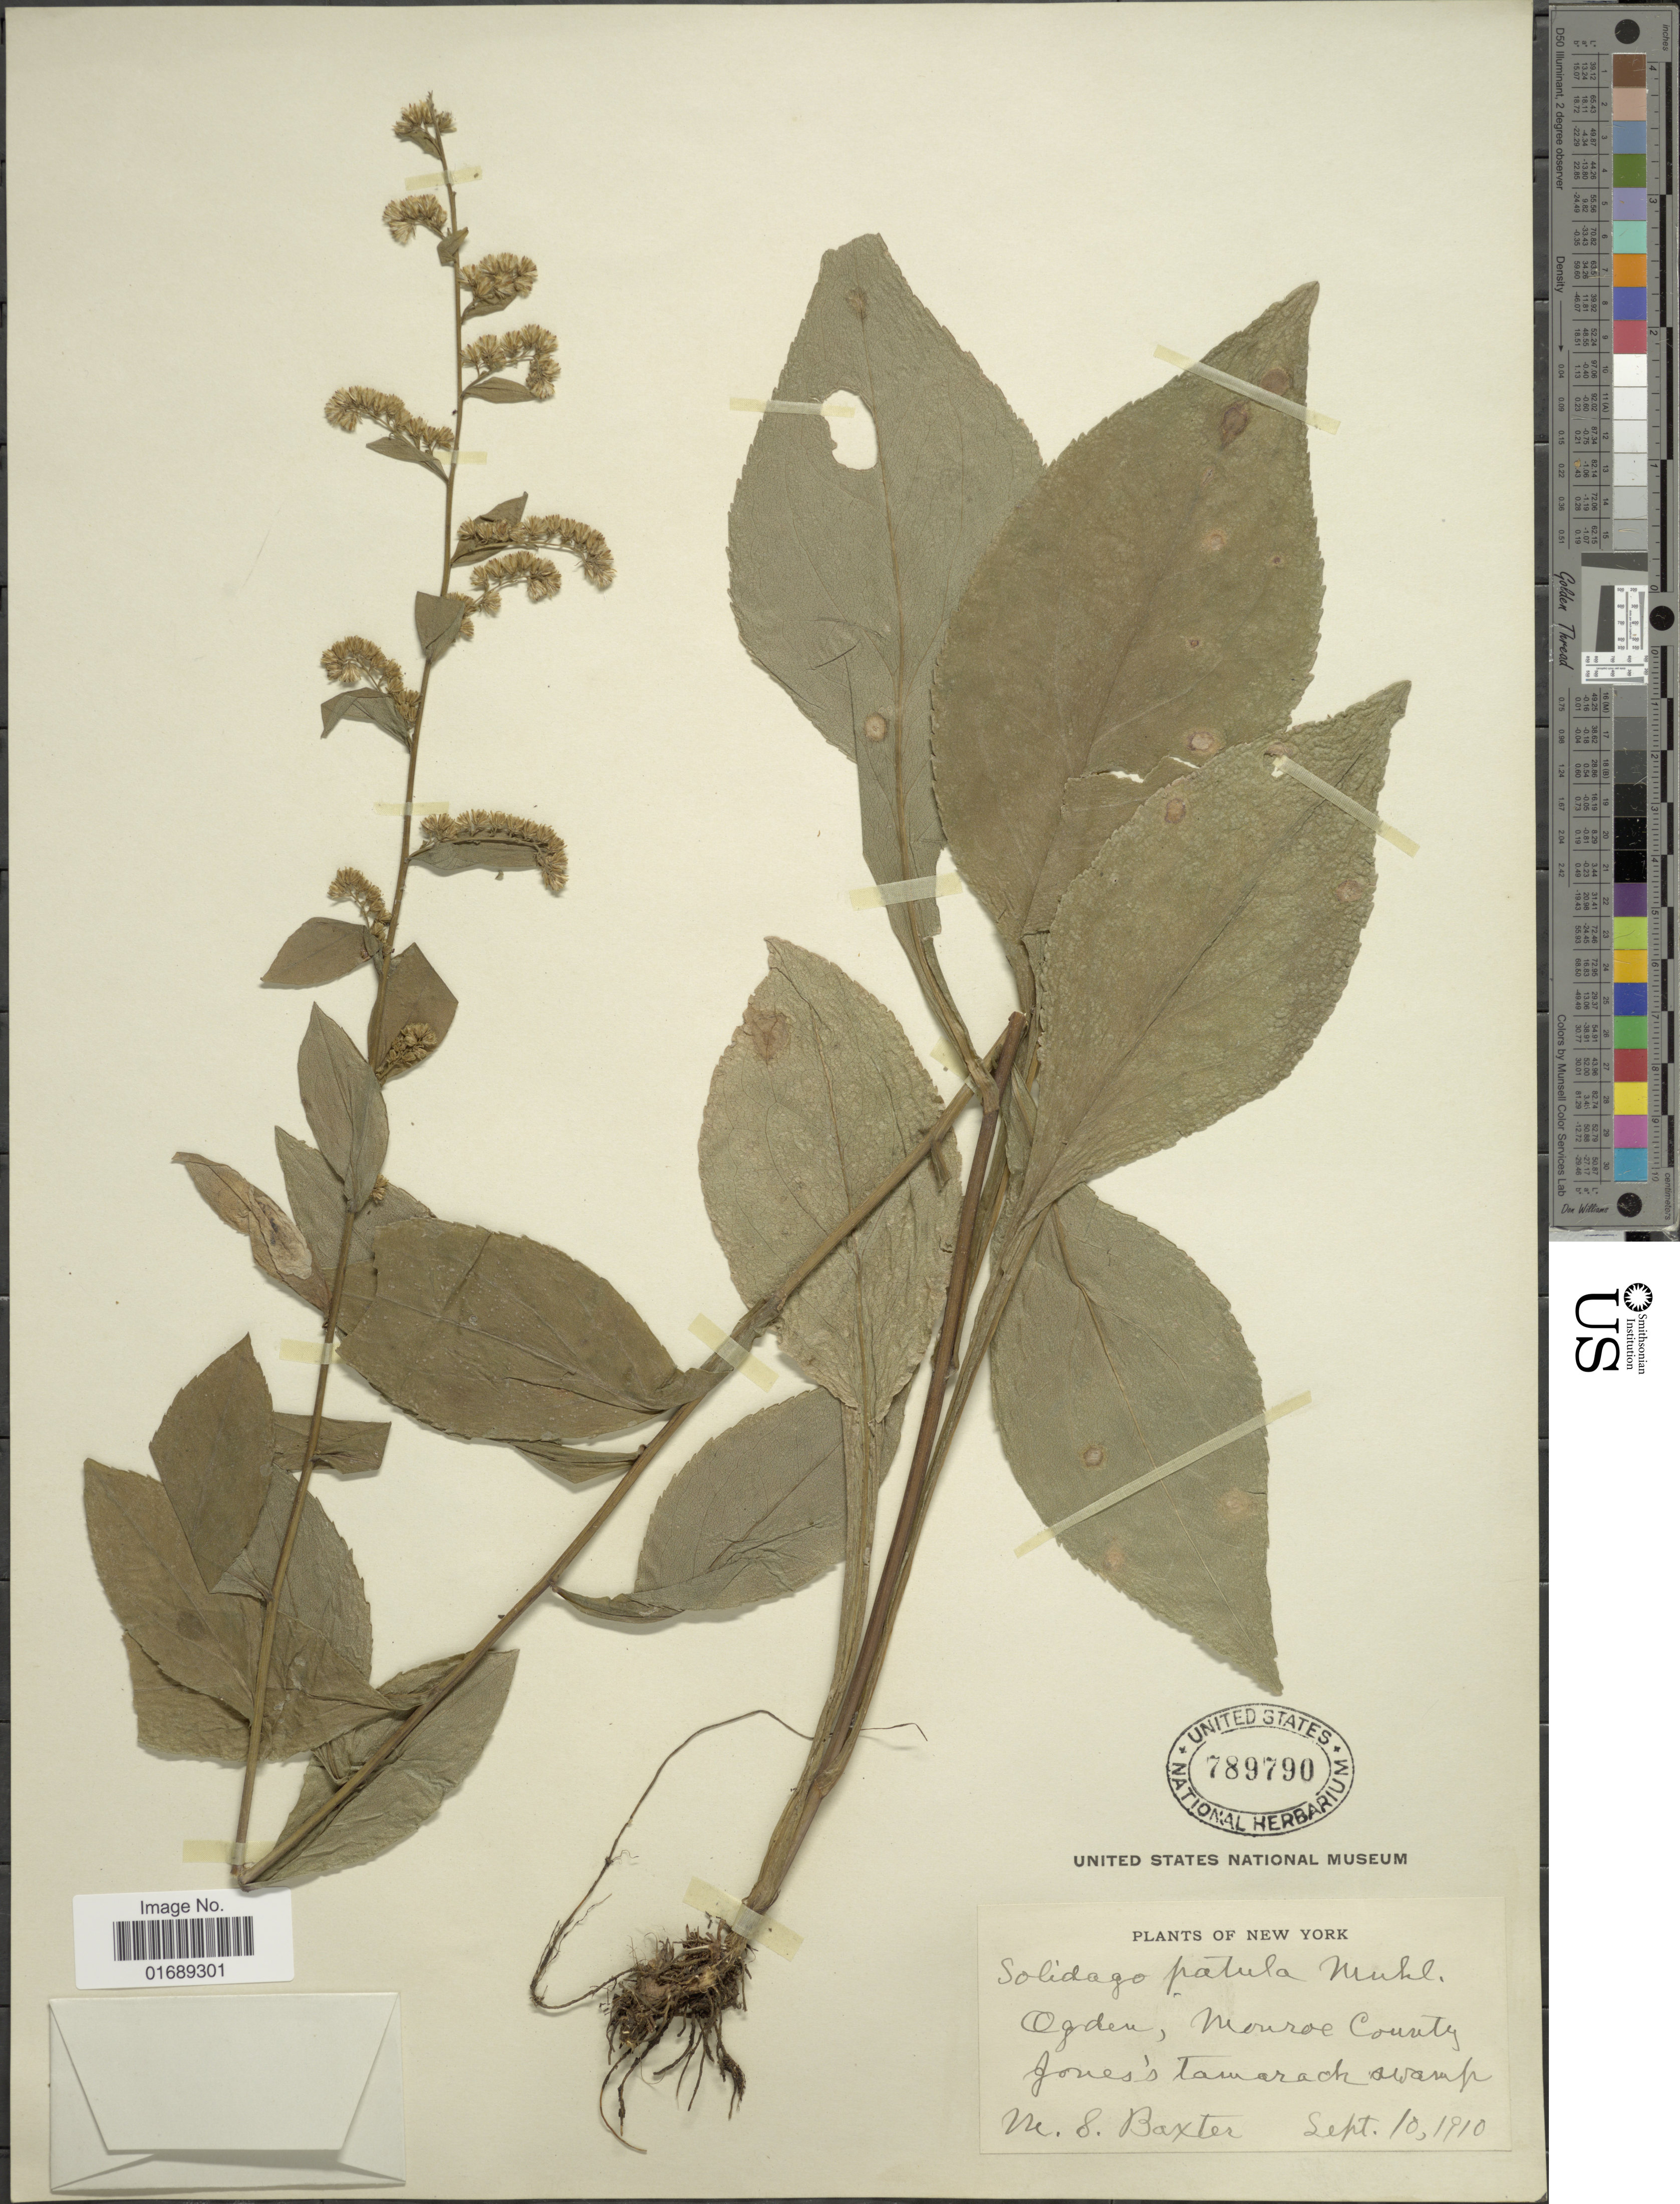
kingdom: Plantae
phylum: Tracheophyta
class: Magnoliopsida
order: Asterales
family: Asteraceae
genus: Solidago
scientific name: Solidago patula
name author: Muhl. ex Willd.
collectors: M. Baxter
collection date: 1910-09-10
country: United States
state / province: New York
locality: Ogden, Monroe County, Jone's Tamarack swamp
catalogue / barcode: US 789790